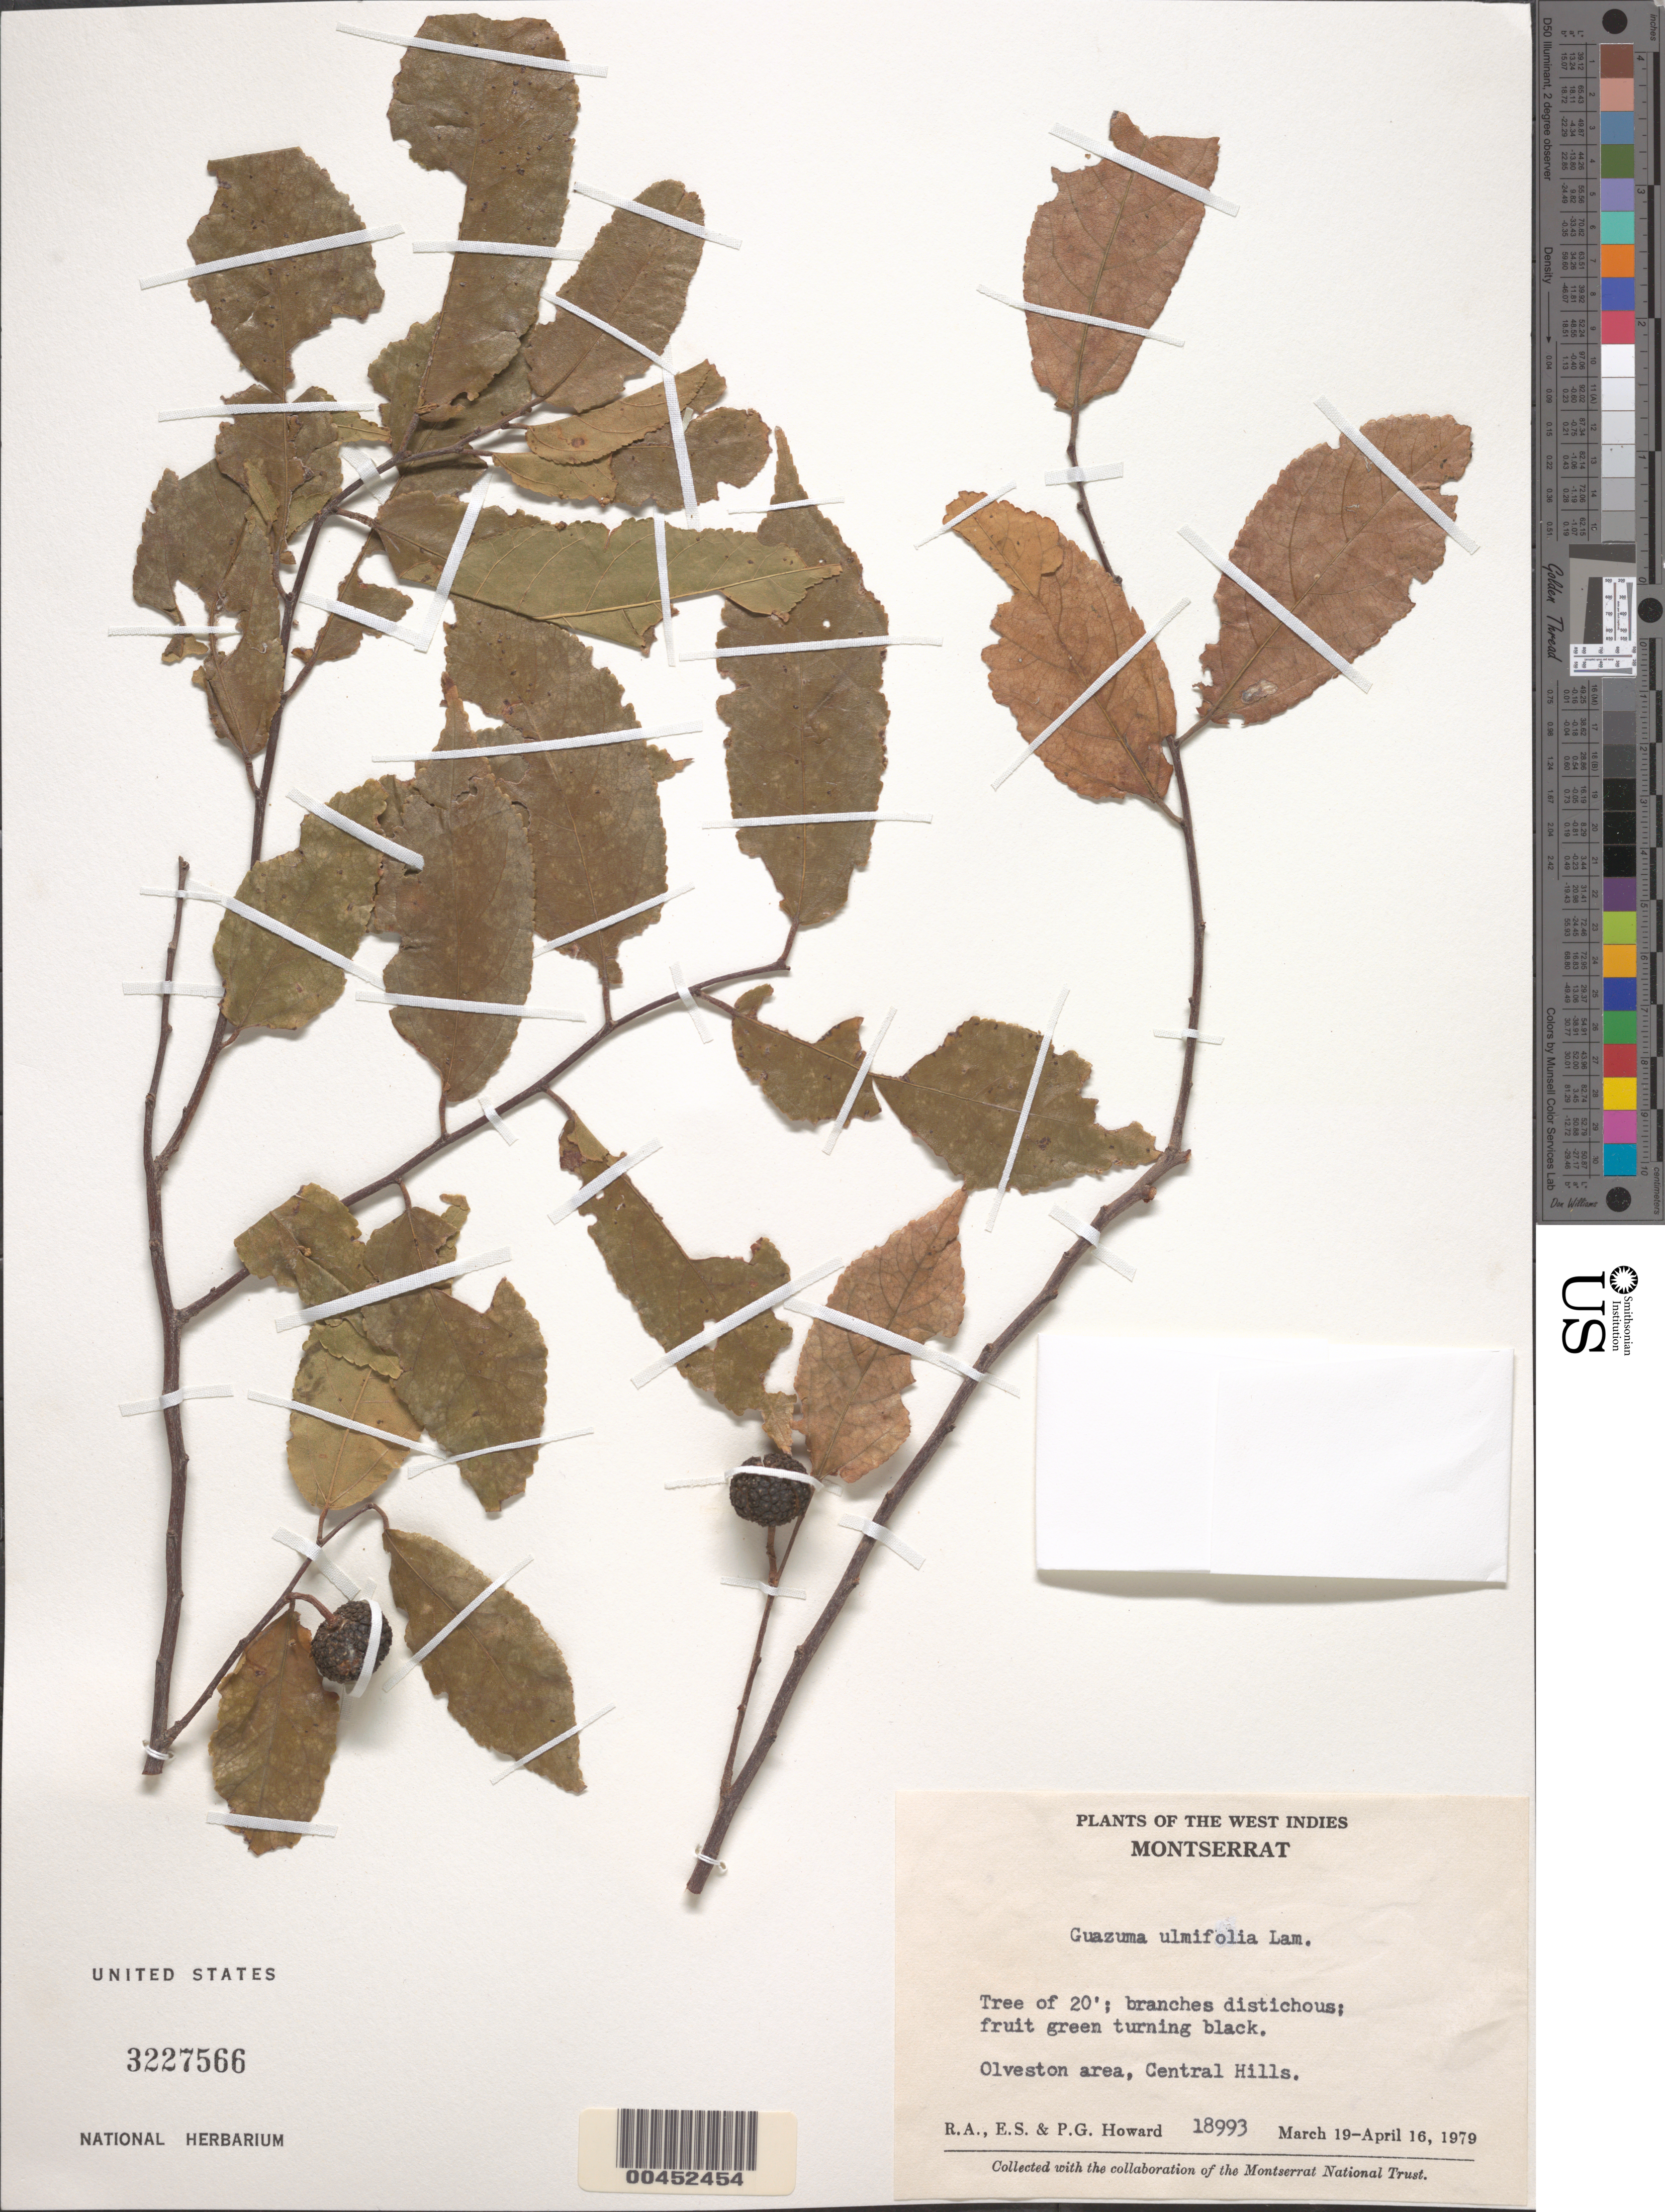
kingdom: Plantae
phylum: Tracheophyta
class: Magnoliopsida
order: Malvales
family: Malvaceae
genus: Guazuma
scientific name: Guazuma ulmifolia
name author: Lam.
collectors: R. A. Howard, E. S. Howard & P. Howard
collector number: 18993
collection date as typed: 19 Mar 1979 to 16 Apr 1979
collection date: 1979-03-19/1979-04-16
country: Montserrat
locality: Olveston area, Central Hills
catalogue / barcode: US 3227566